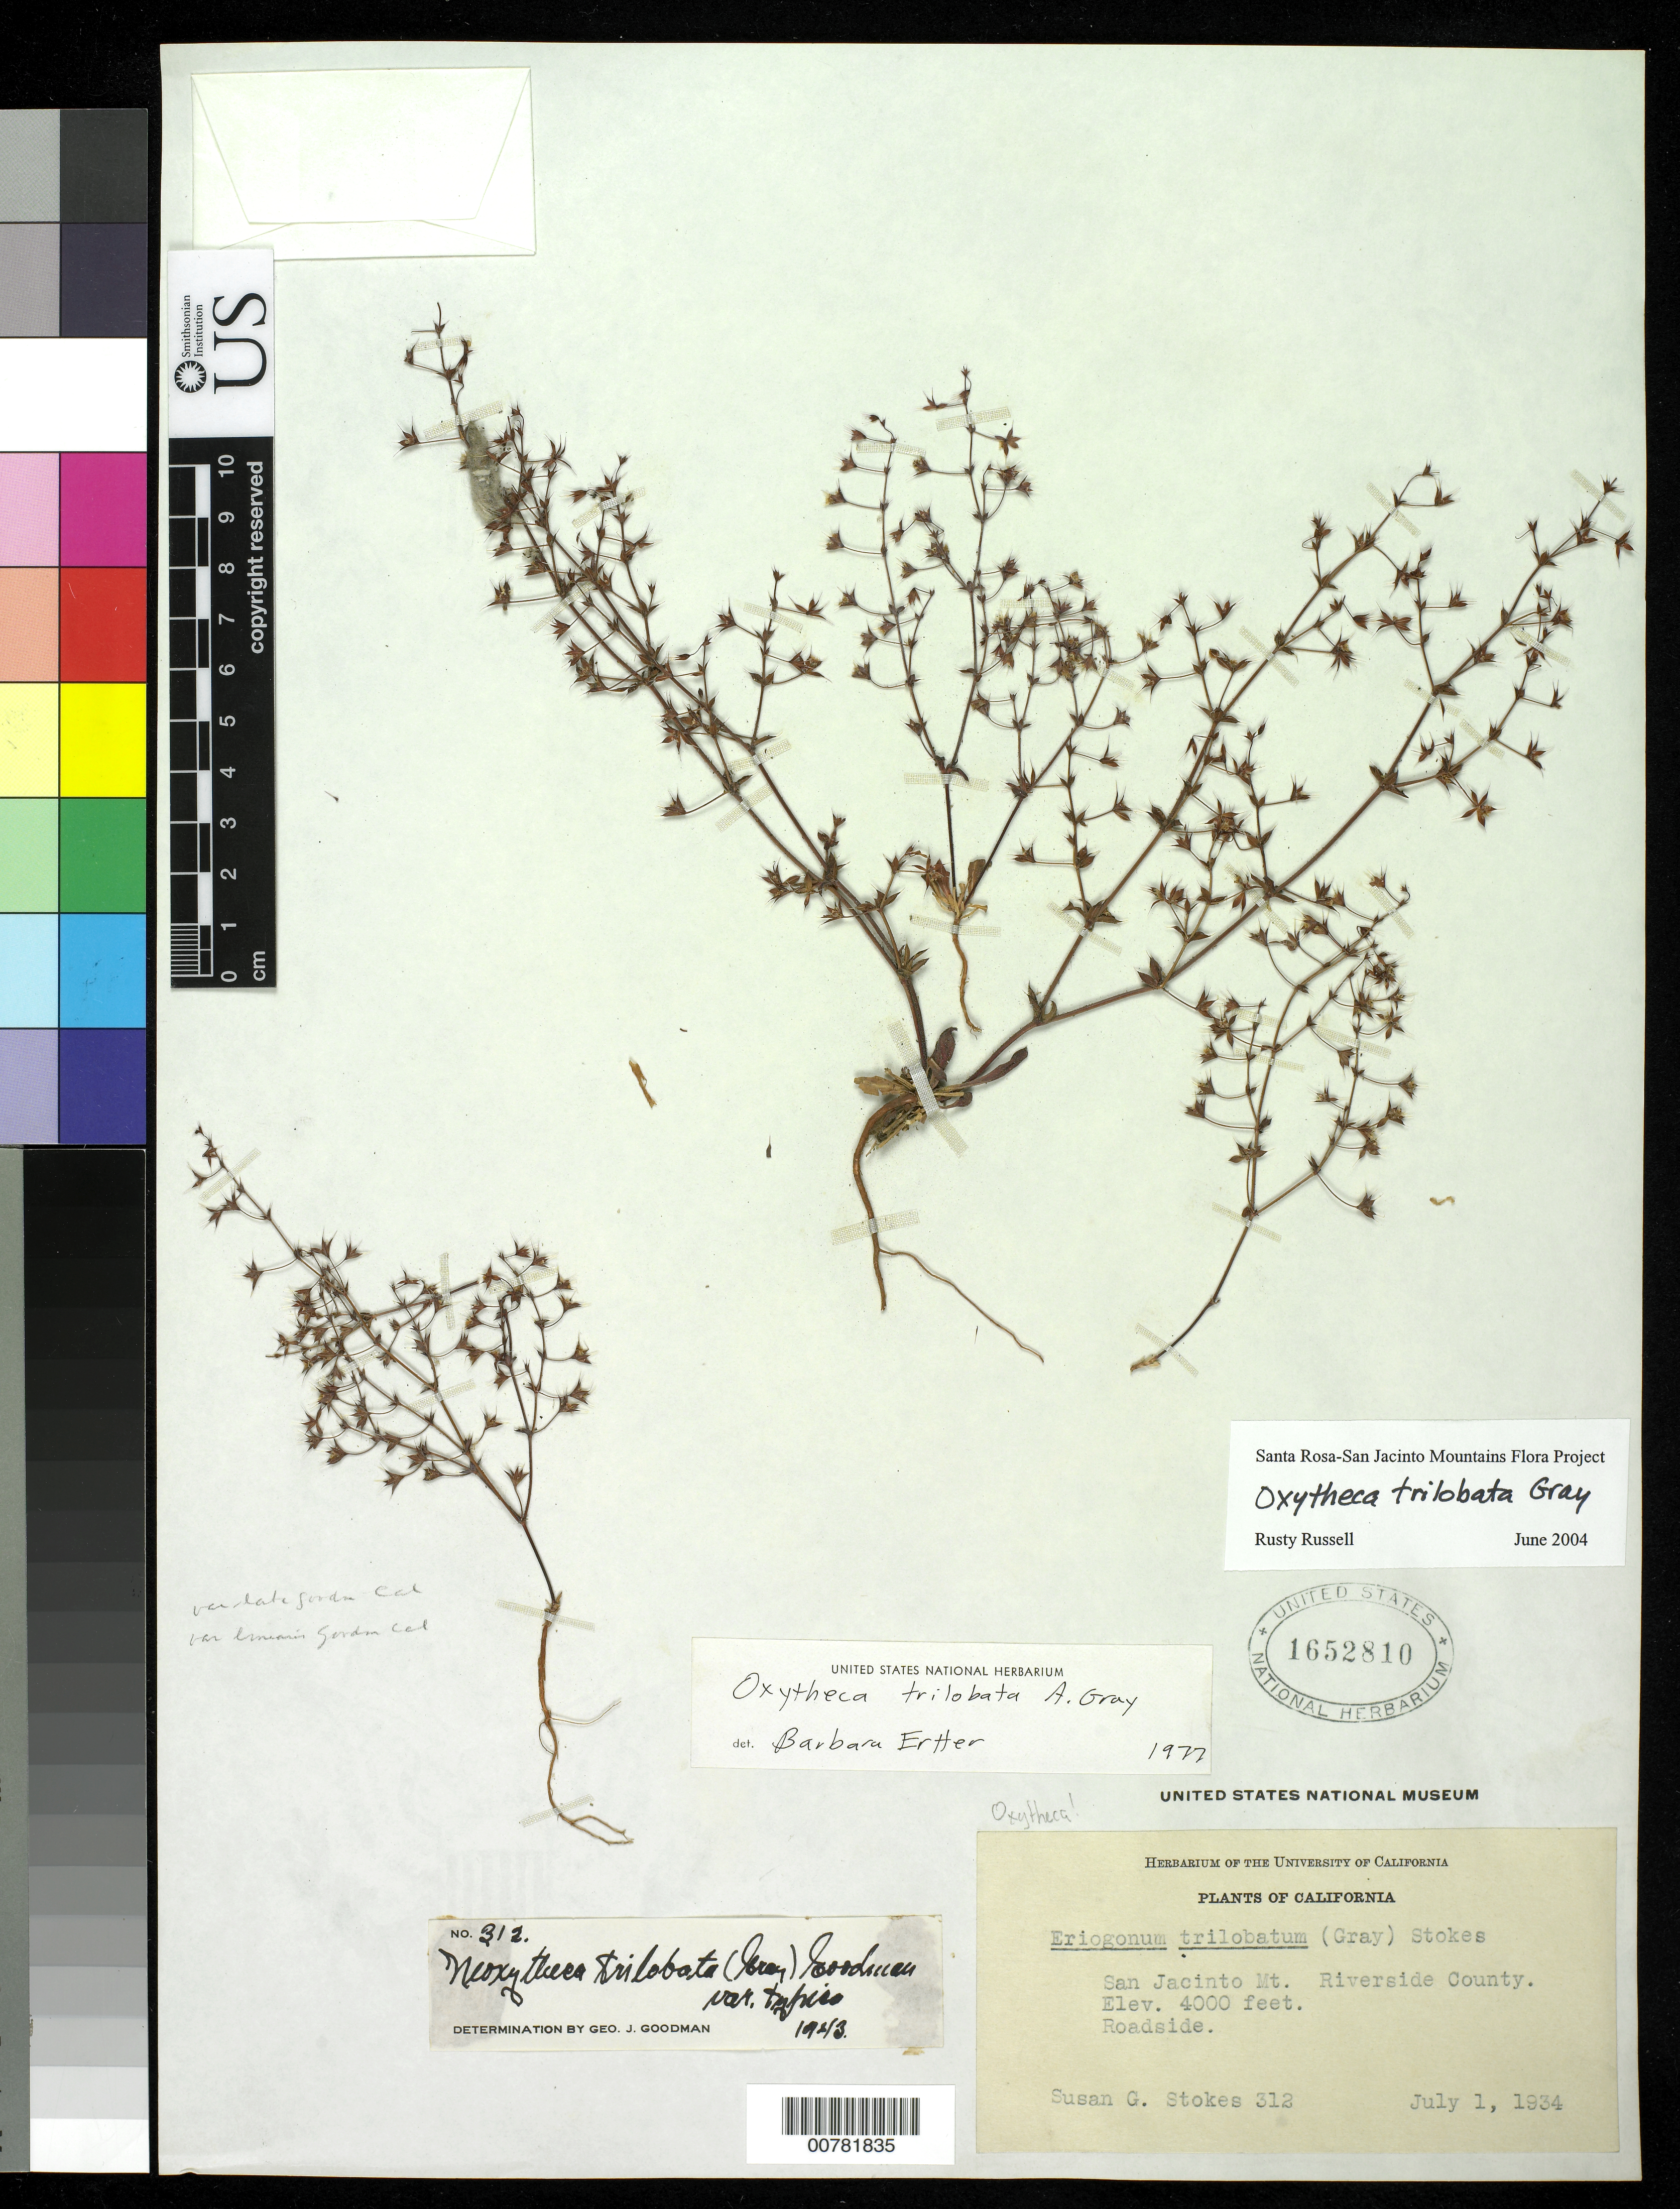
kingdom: Plantae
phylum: Tracheophyta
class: Magnoliopsida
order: Caryophyllales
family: Polygonaceae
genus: Sidotheca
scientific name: Sidotheca trilobata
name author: (A. Gray) Reveal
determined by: Strong, Mark T., (BOT), Smithsonian Institution - National Museum of Natural History (UNITED STATES)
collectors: S. G. Stokes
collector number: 312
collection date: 1934-07-01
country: United States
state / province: California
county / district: Riverside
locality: San Jacinto Mt. Riverside County.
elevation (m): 1219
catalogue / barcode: US 1652810